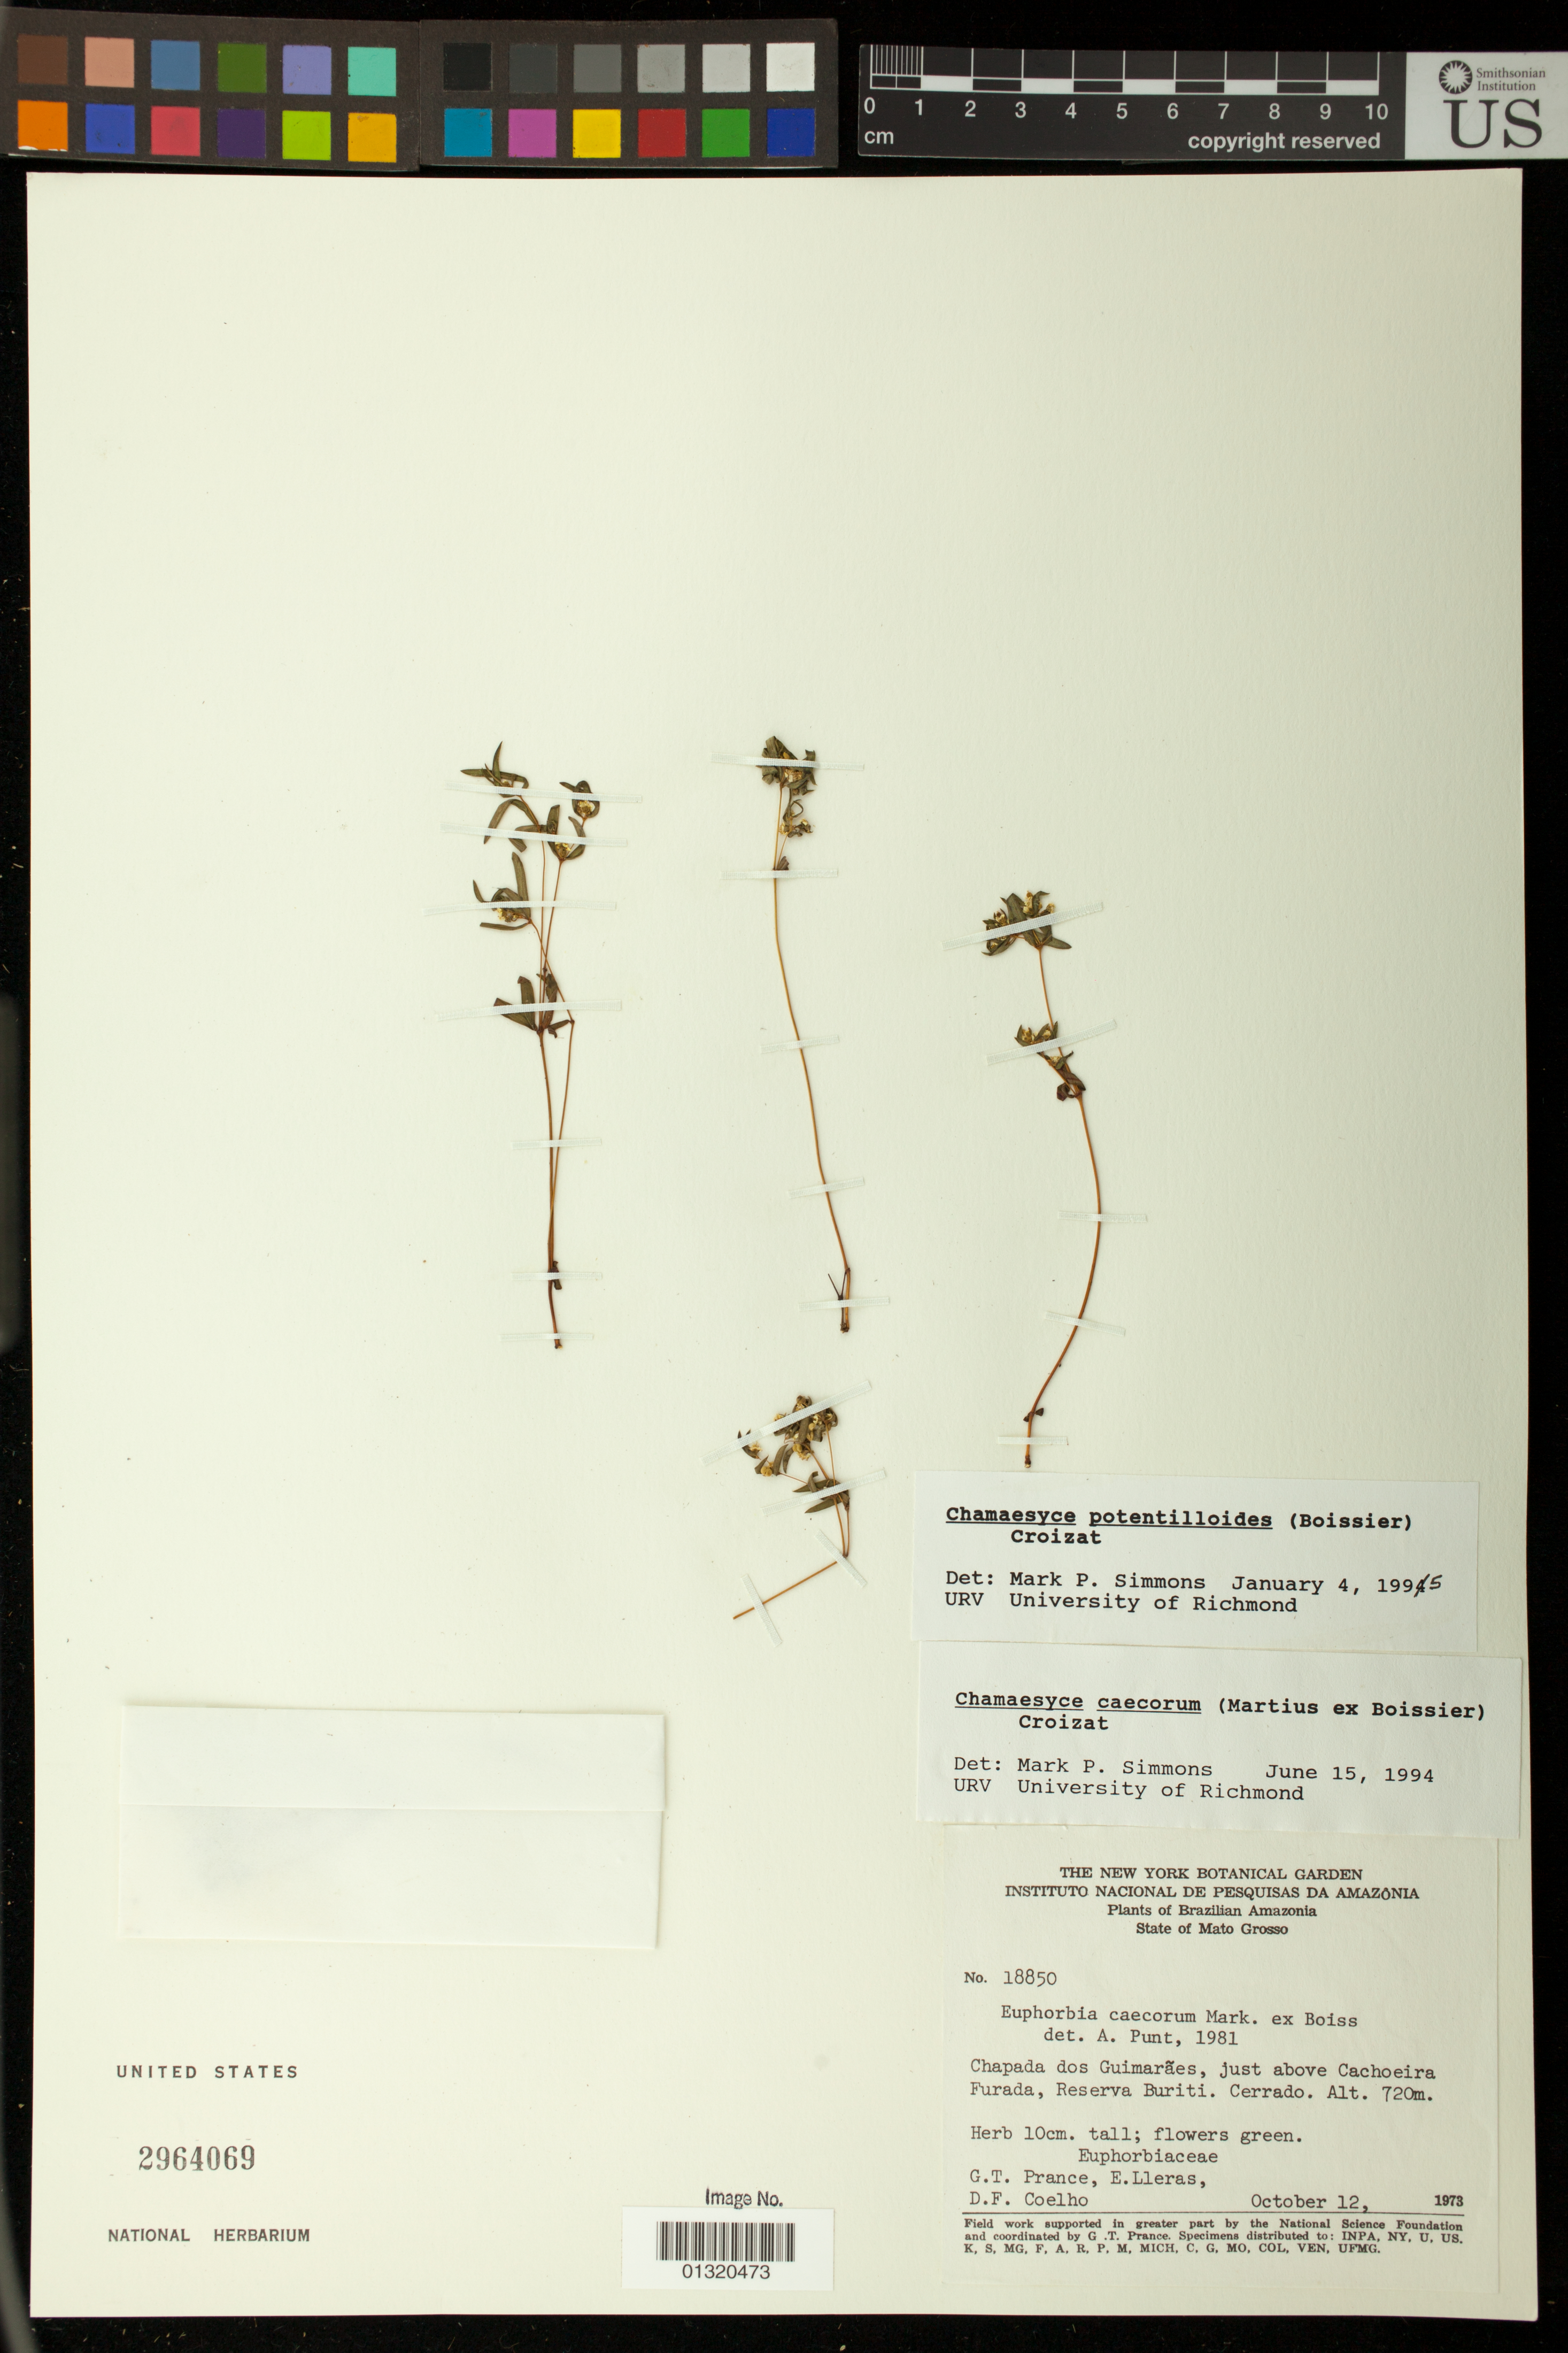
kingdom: Plantae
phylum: Tracheophyta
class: Magnoliopsida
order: Malpighiales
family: Euphorbiaceae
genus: Euphorbia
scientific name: Euphorbia potentilloides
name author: Boiss.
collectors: G. T. Prance, E. Lleras & D. F. Coêlho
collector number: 18850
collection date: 1973-10-12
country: Brazil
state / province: Mato Grosso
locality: Chapada dos Guimaraes, just above Cachoeira Furada, Reserva Buriti. Cerrado.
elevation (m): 720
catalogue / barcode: US 2964069